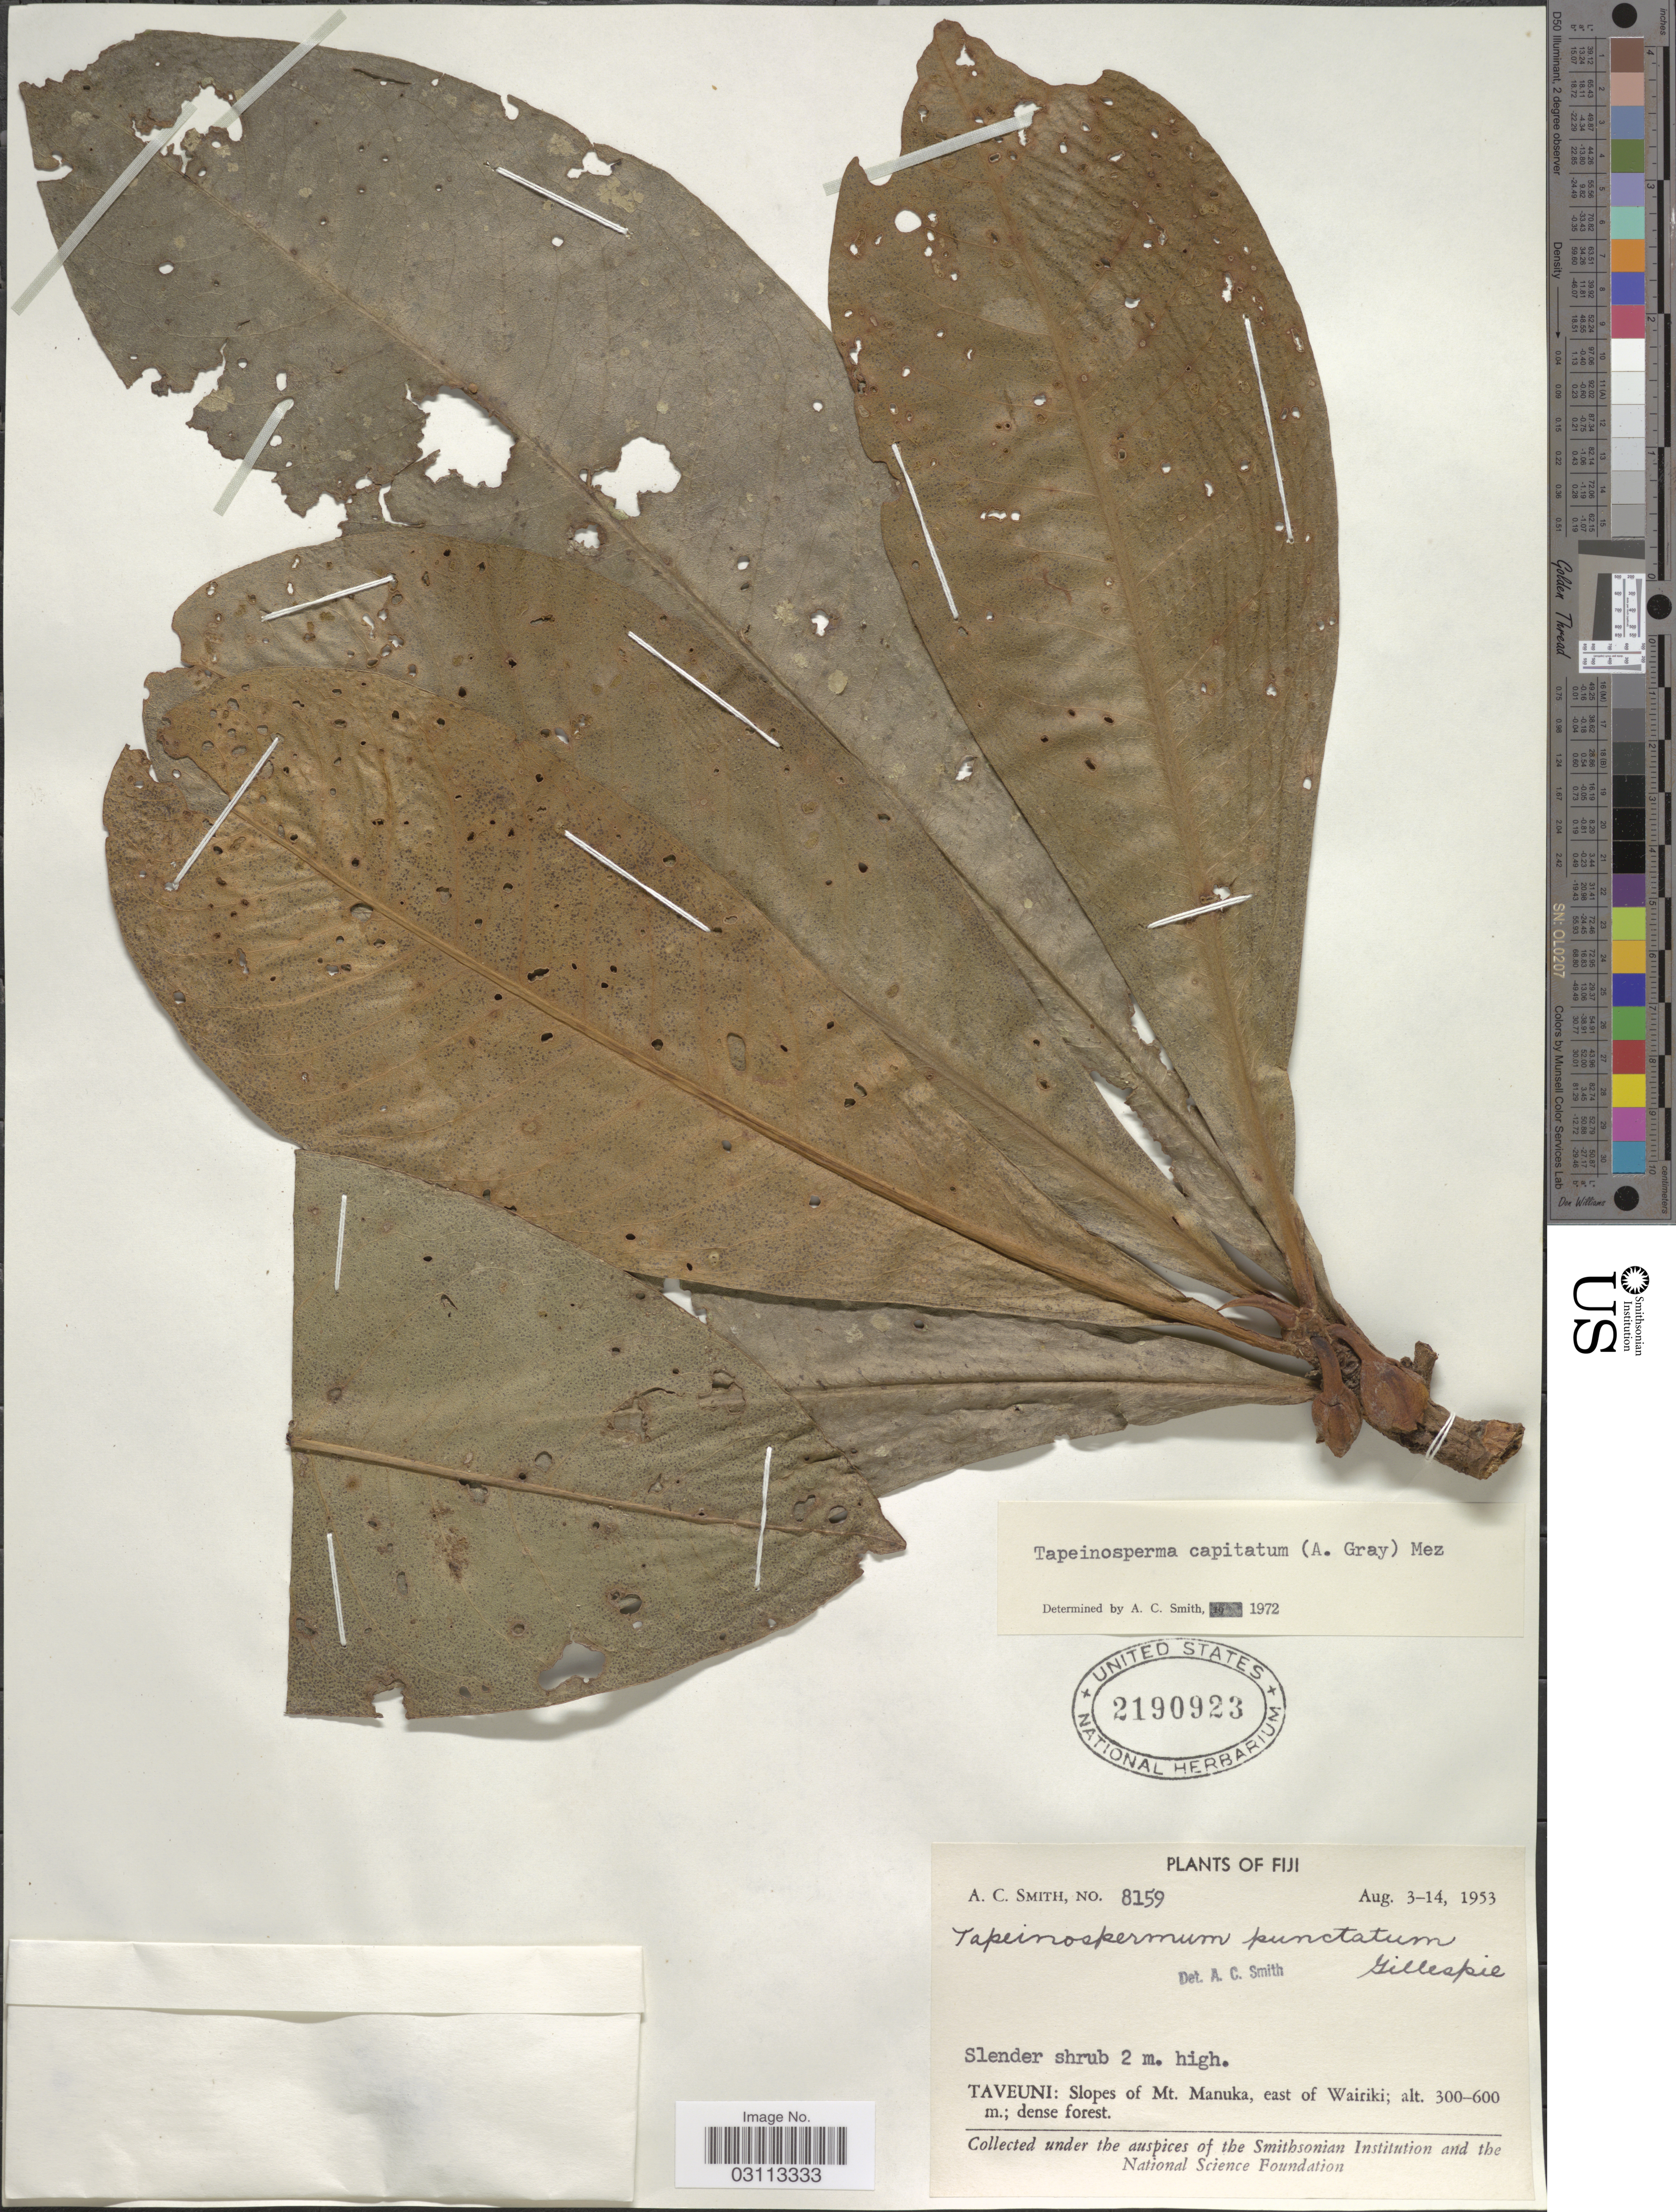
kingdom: Plantae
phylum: Tracheophyta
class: Magnoliopsida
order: Ericales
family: Primulaceae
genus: Tapeinosperma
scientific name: Tapeinosperma capitatum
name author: (A. Gray) Mez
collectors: A. C. Smith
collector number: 8159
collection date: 1953-08-03/1953-08-14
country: Fiji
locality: Taveuni: Slopes of Mt. Manuka, east of Wairiki.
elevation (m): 300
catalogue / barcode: US 2190923